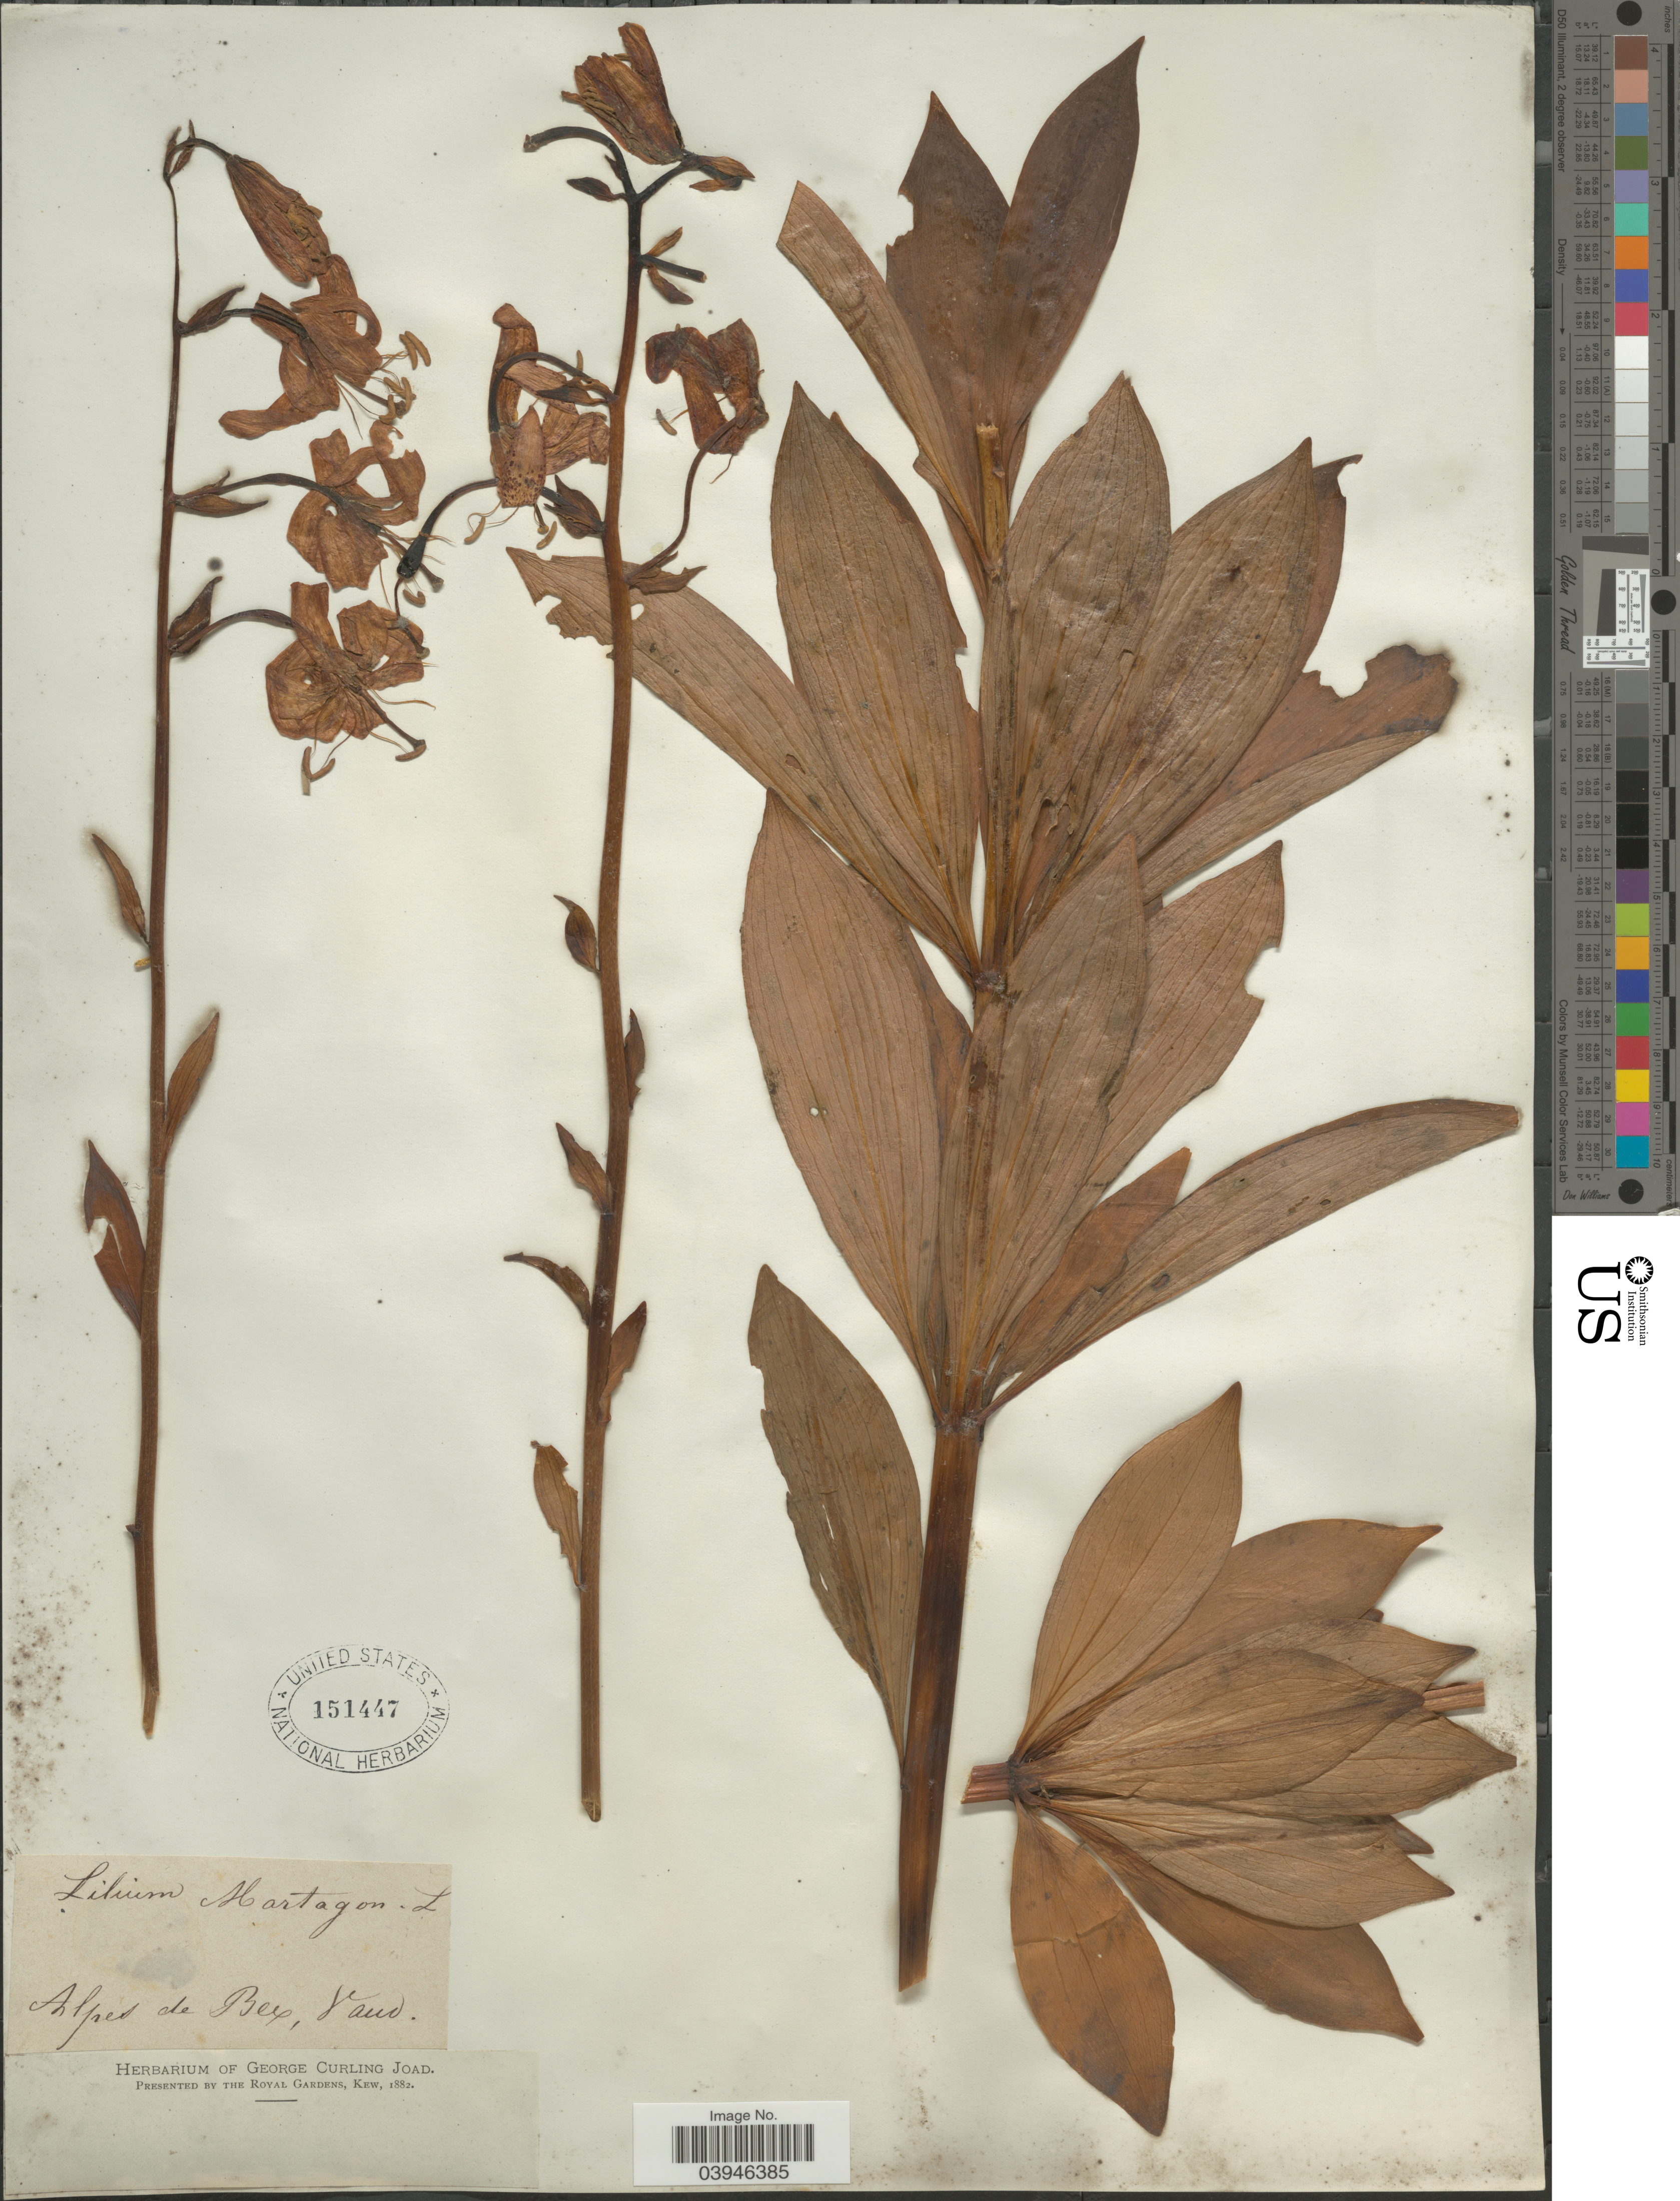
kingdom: Plantae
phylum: Tracheophyta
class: Liliopsida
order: Liliales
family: Liliaceae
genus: Lilium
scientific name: Lilium martagon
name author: L.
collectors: ex herb. George Curling Joad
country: Switzerland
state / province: Vaud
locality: Alpes de Bex.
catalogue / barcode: US 151447